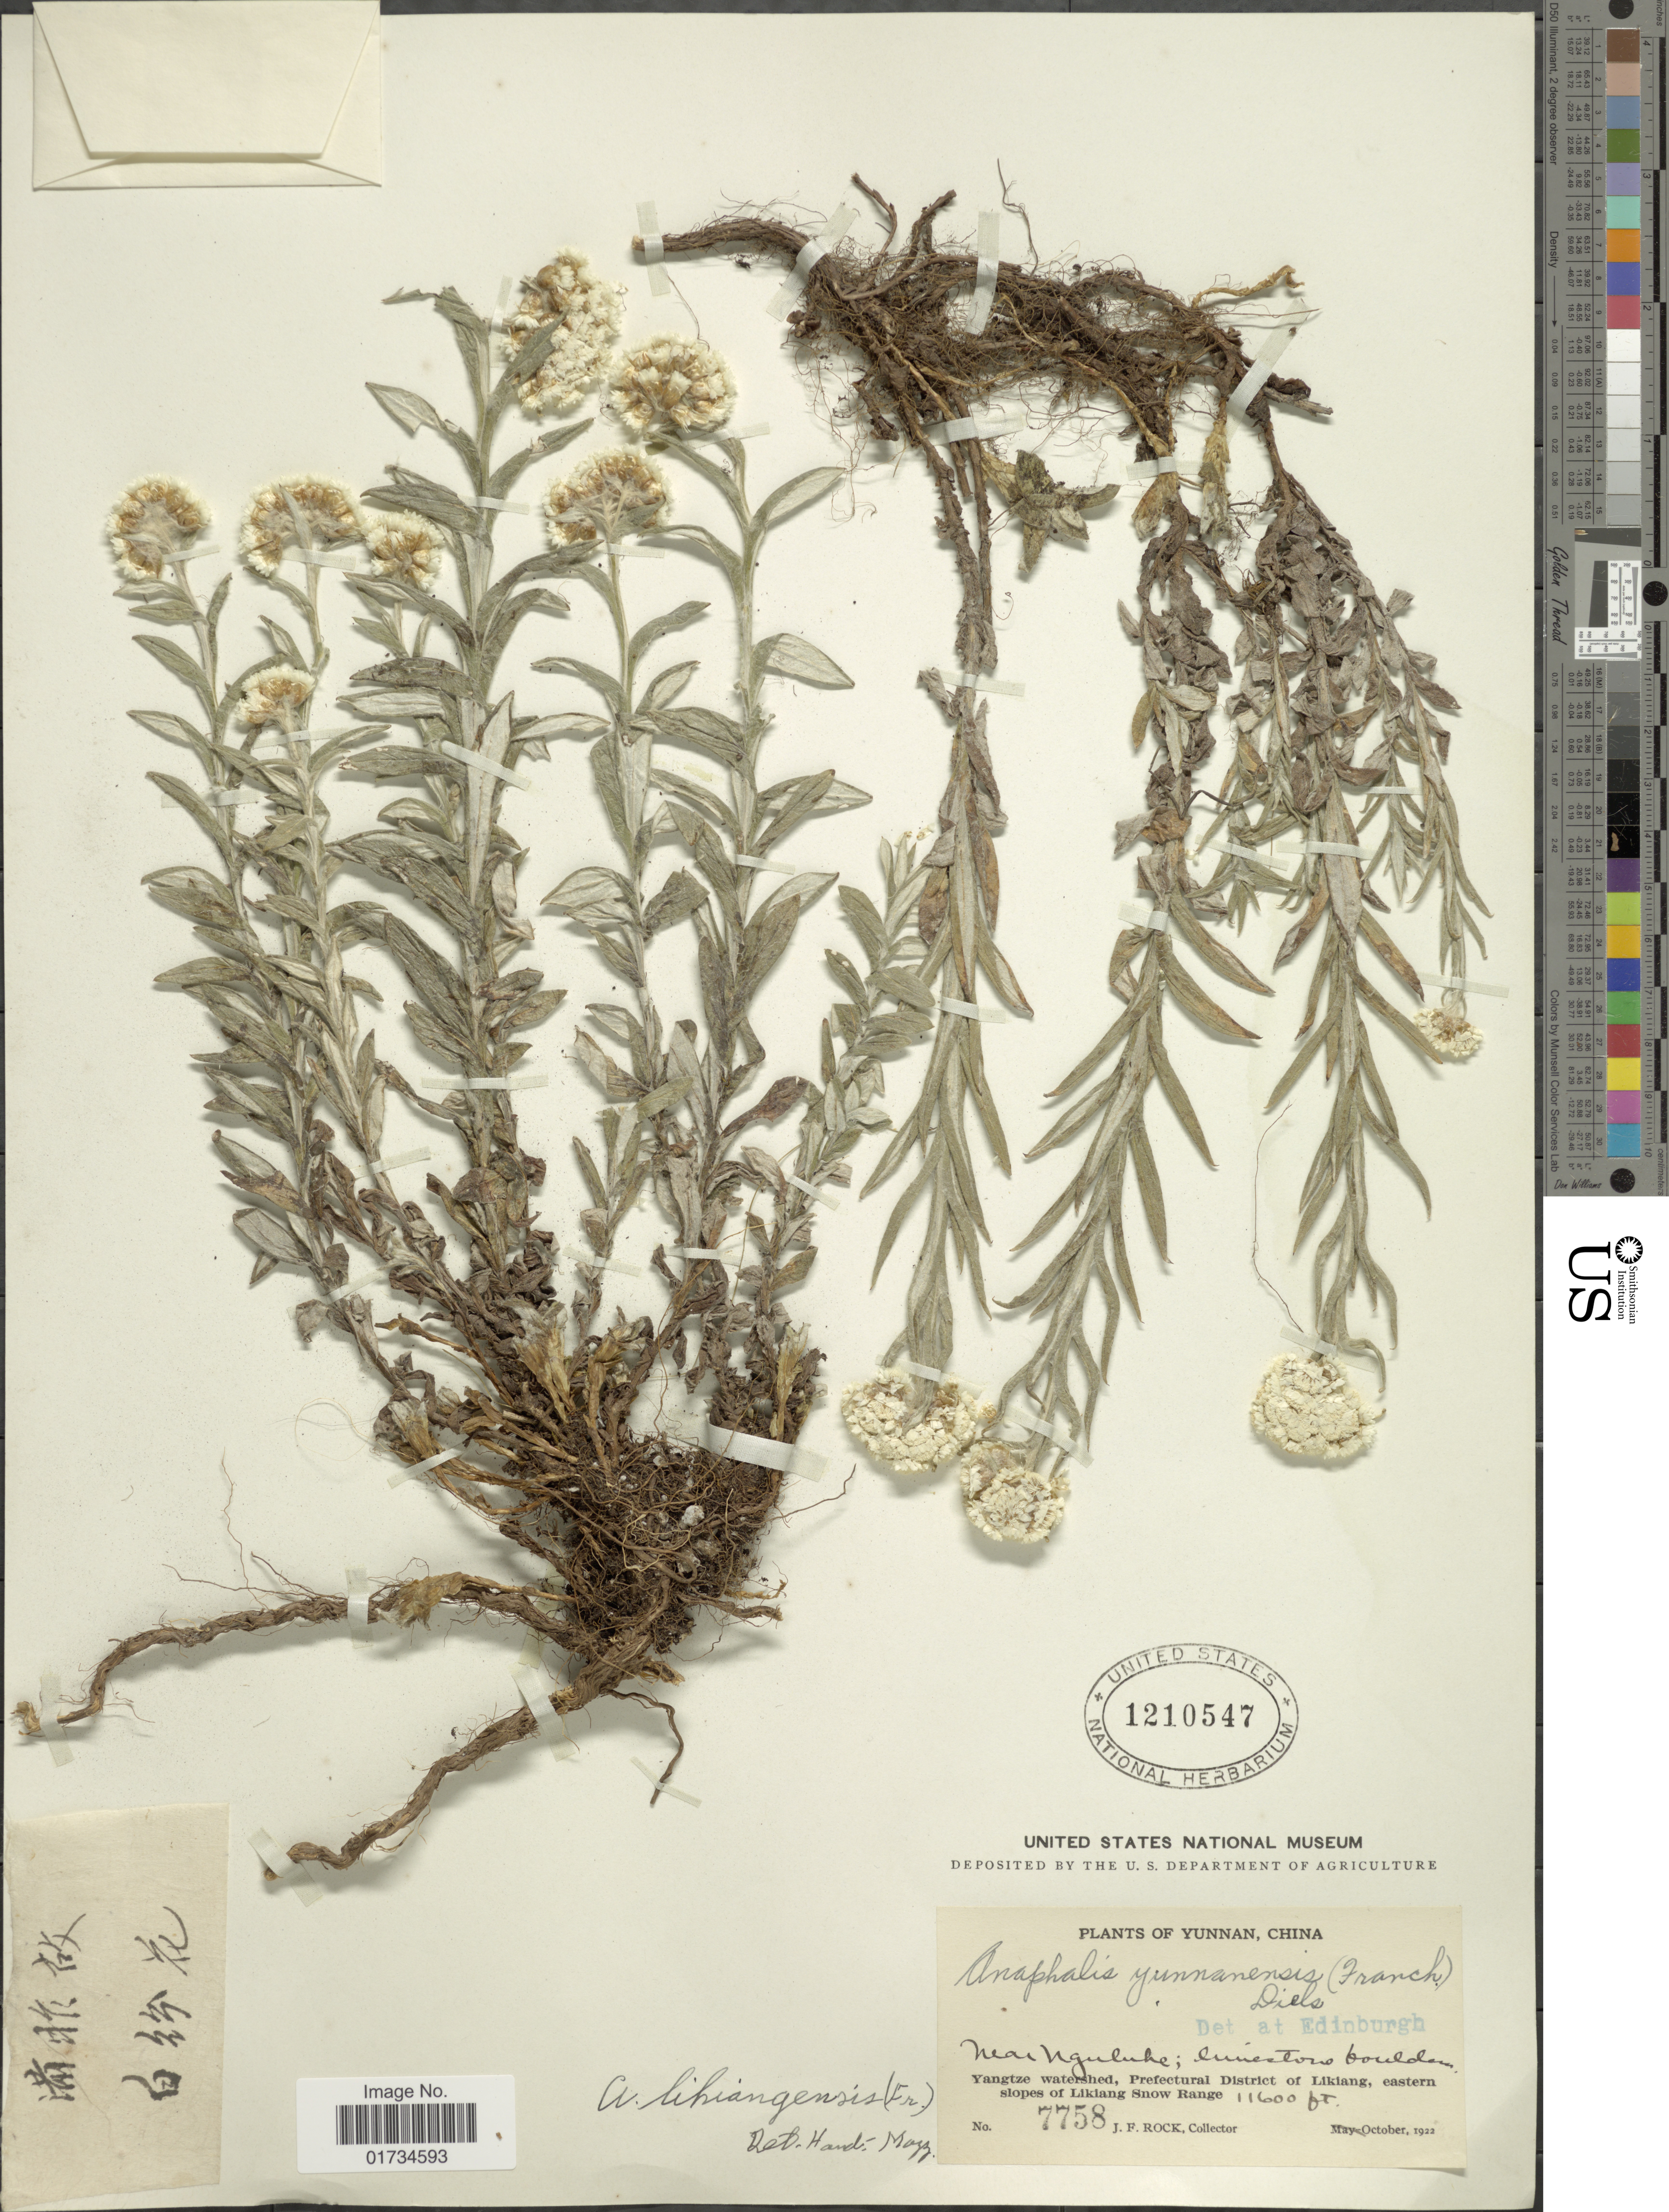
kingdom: Plantae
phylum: Tracheophyta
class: Magnoliopsida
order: Asterales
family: Asteraceae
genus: Anaphalis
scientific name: Anaphalis likiangensis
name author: (Franch.) Y. Ling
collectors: J. Rock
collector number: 7758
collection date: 1922-10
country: China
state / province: Yunnan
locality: Yunnan, China. Near Nguluhe. limestone boulders. Yangtze watershed, Prefectural District of Likian, eastern slopes of Likian Snow Range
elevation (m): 3536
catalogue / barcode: US 1210547